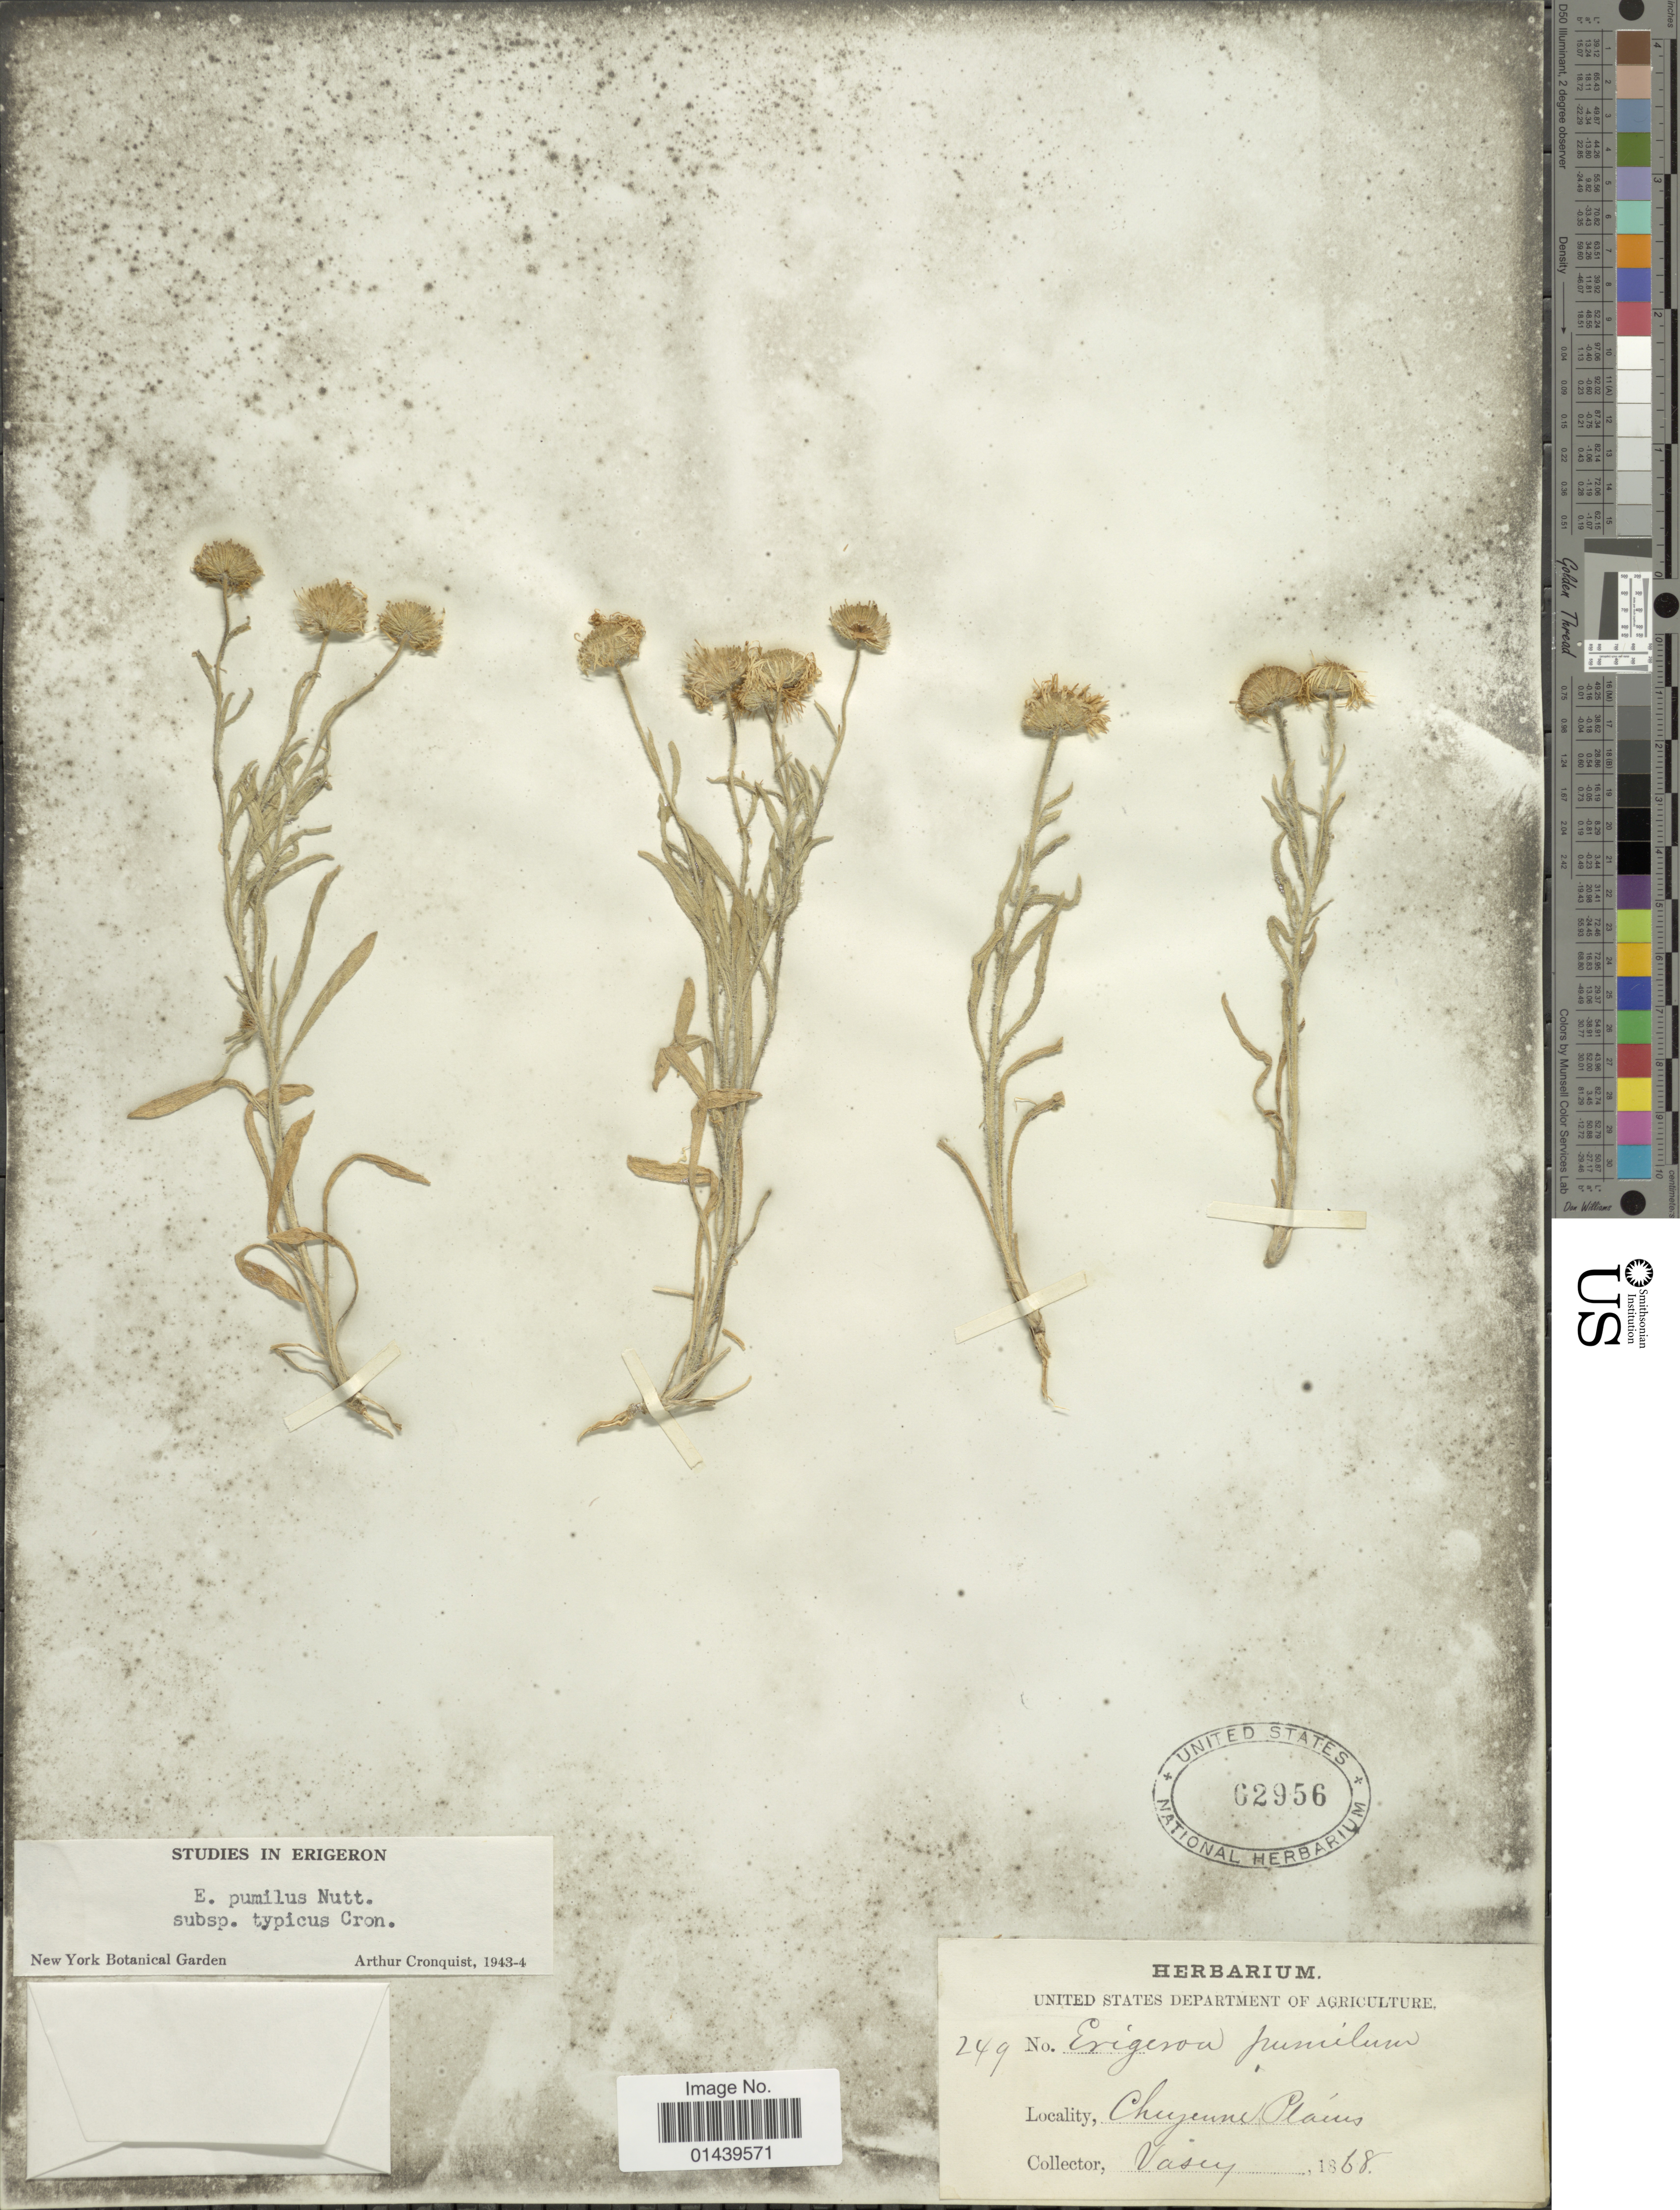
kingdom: Plantae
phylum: Tracheophyta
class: Magnoliopsida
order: Asterales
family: Asteraceae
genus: Erigeron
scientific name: Erigeron pumilus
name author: Nutt.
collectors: Vasey, --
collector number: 249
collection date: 1868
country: United States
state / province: Wyoming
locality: Cheyenne, Plains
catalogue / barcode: US 62956